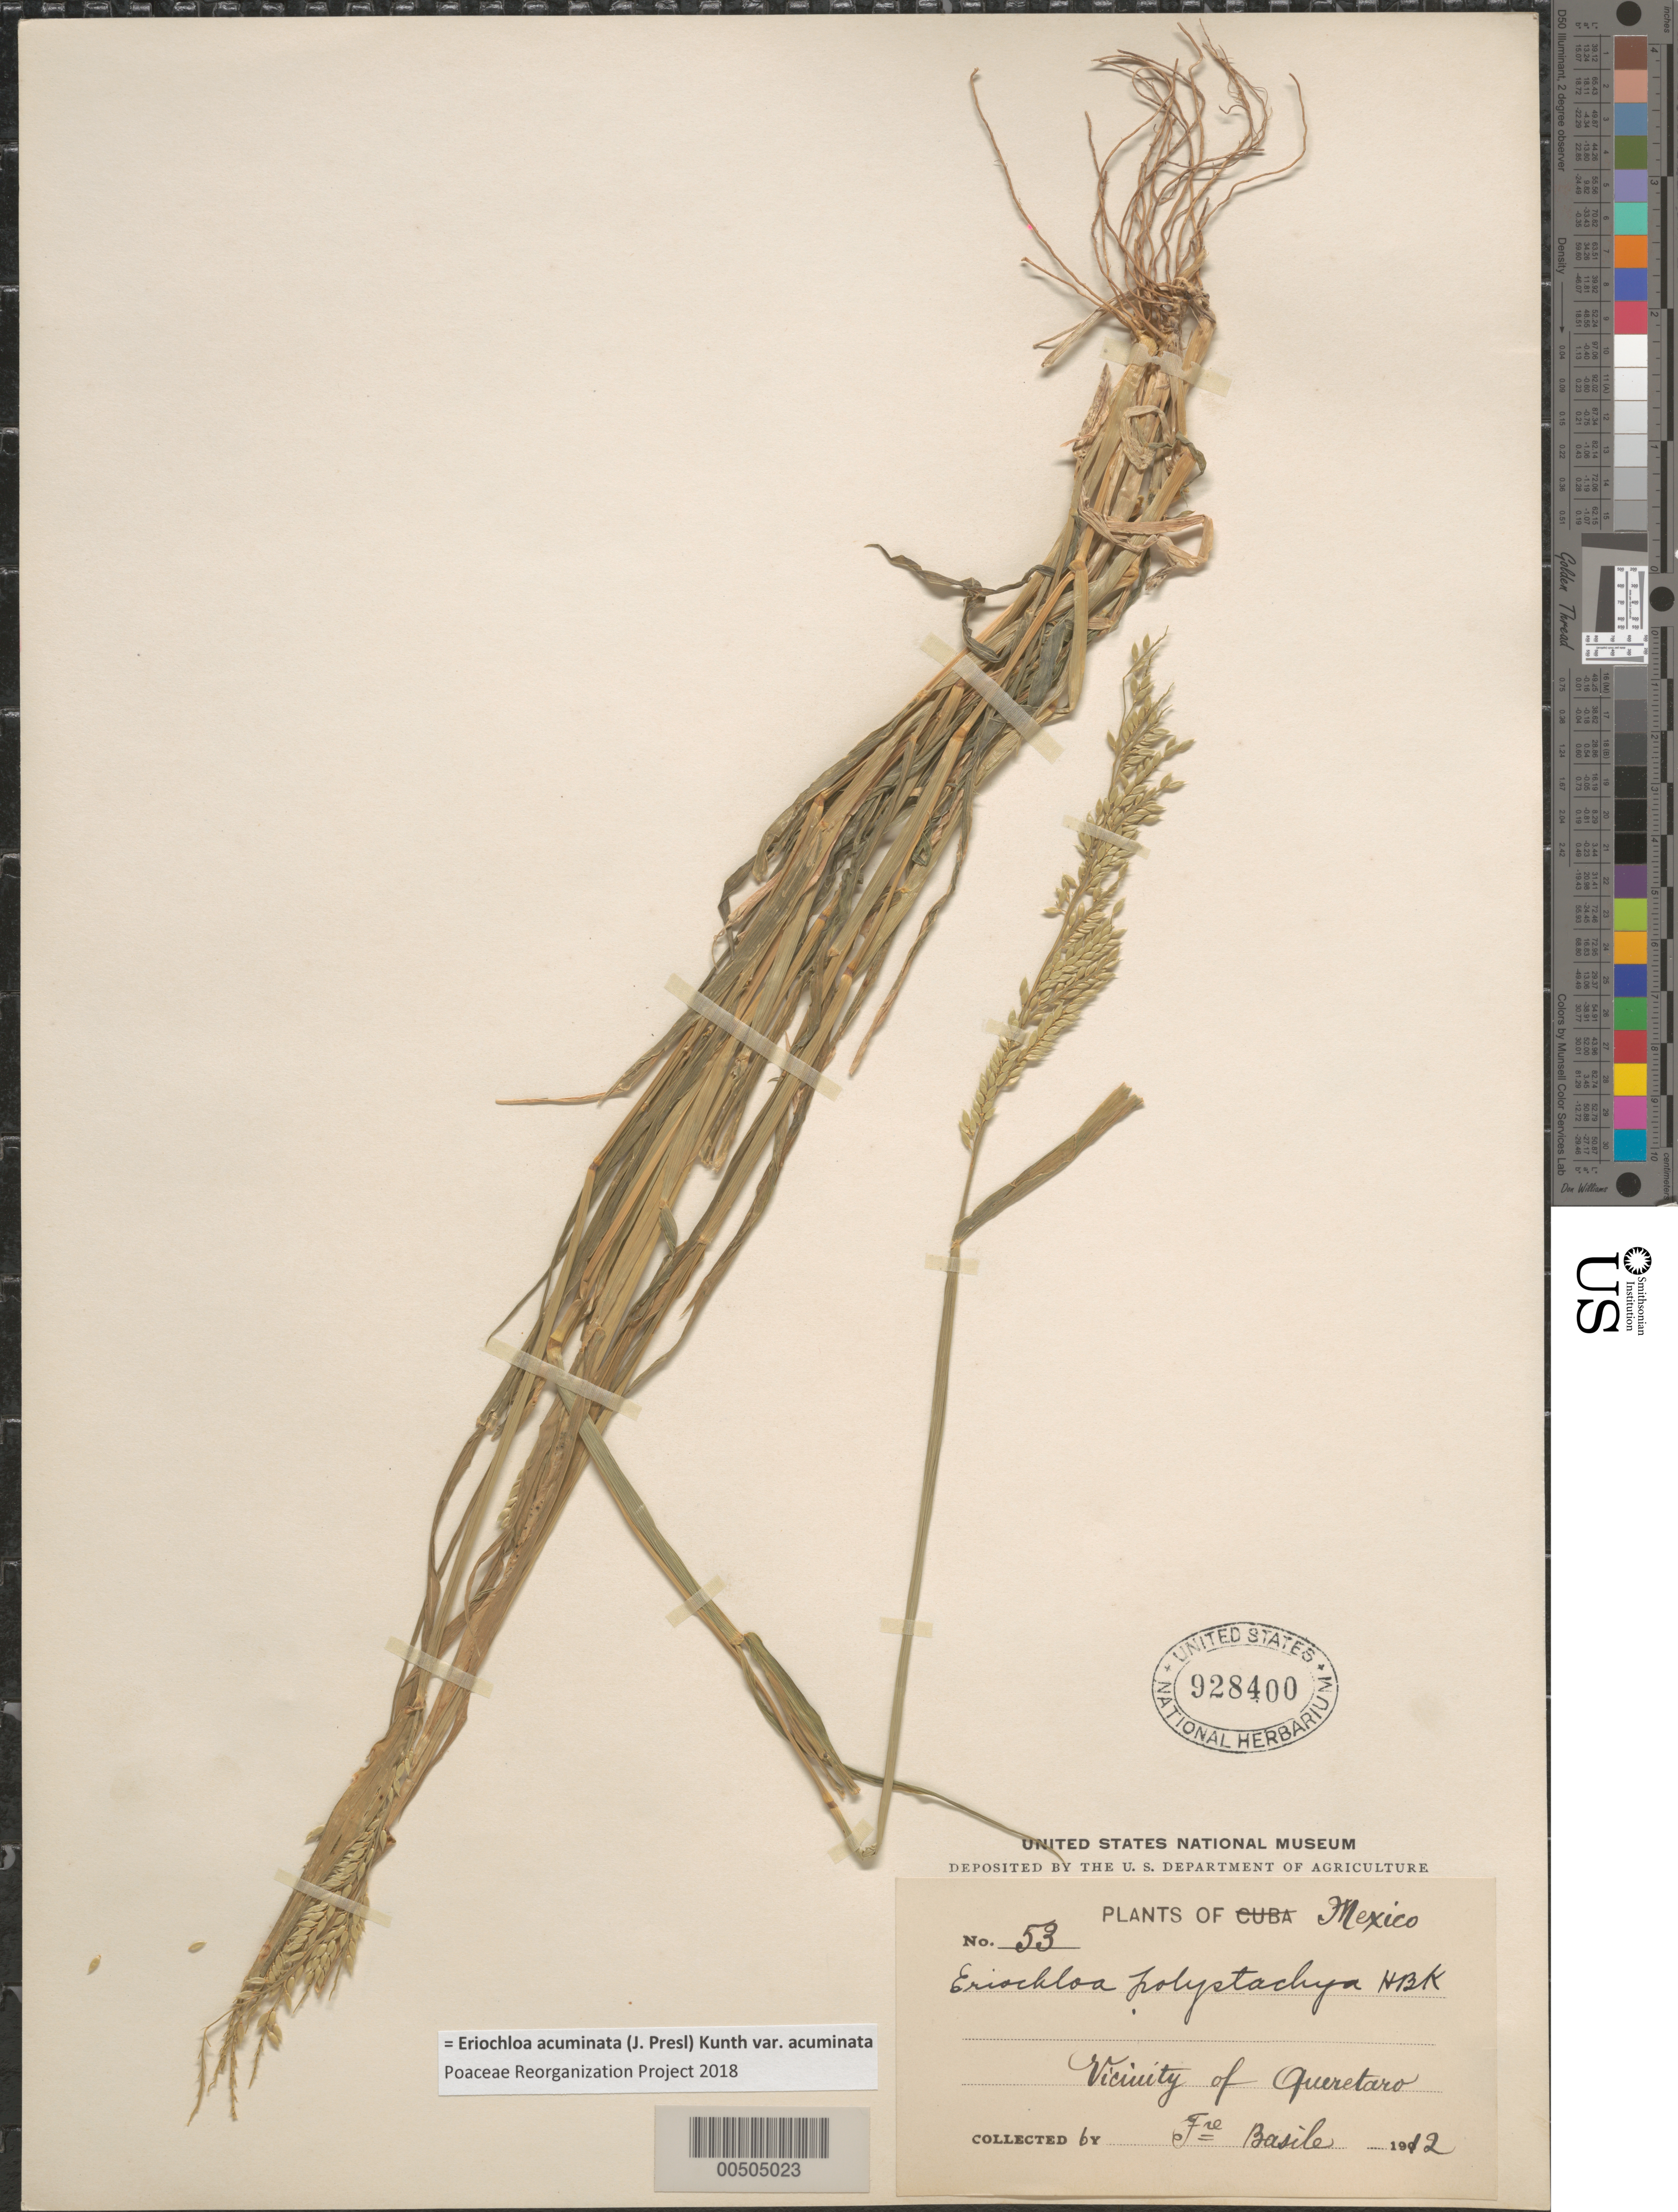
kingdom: Plantae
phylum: Tracheophyta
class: Liliopsida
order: Poales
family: Poaceae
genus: Eriochloa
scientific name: Eriochloa acuminata var. acuminata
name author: (J. Presl) Kunth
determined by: Poaceae Reorganization Project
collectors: Bro. Basile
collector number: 53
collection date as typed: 1912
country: Mexico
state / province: Querétaro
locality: Vicinity of Querétaro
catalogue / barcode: US 928400